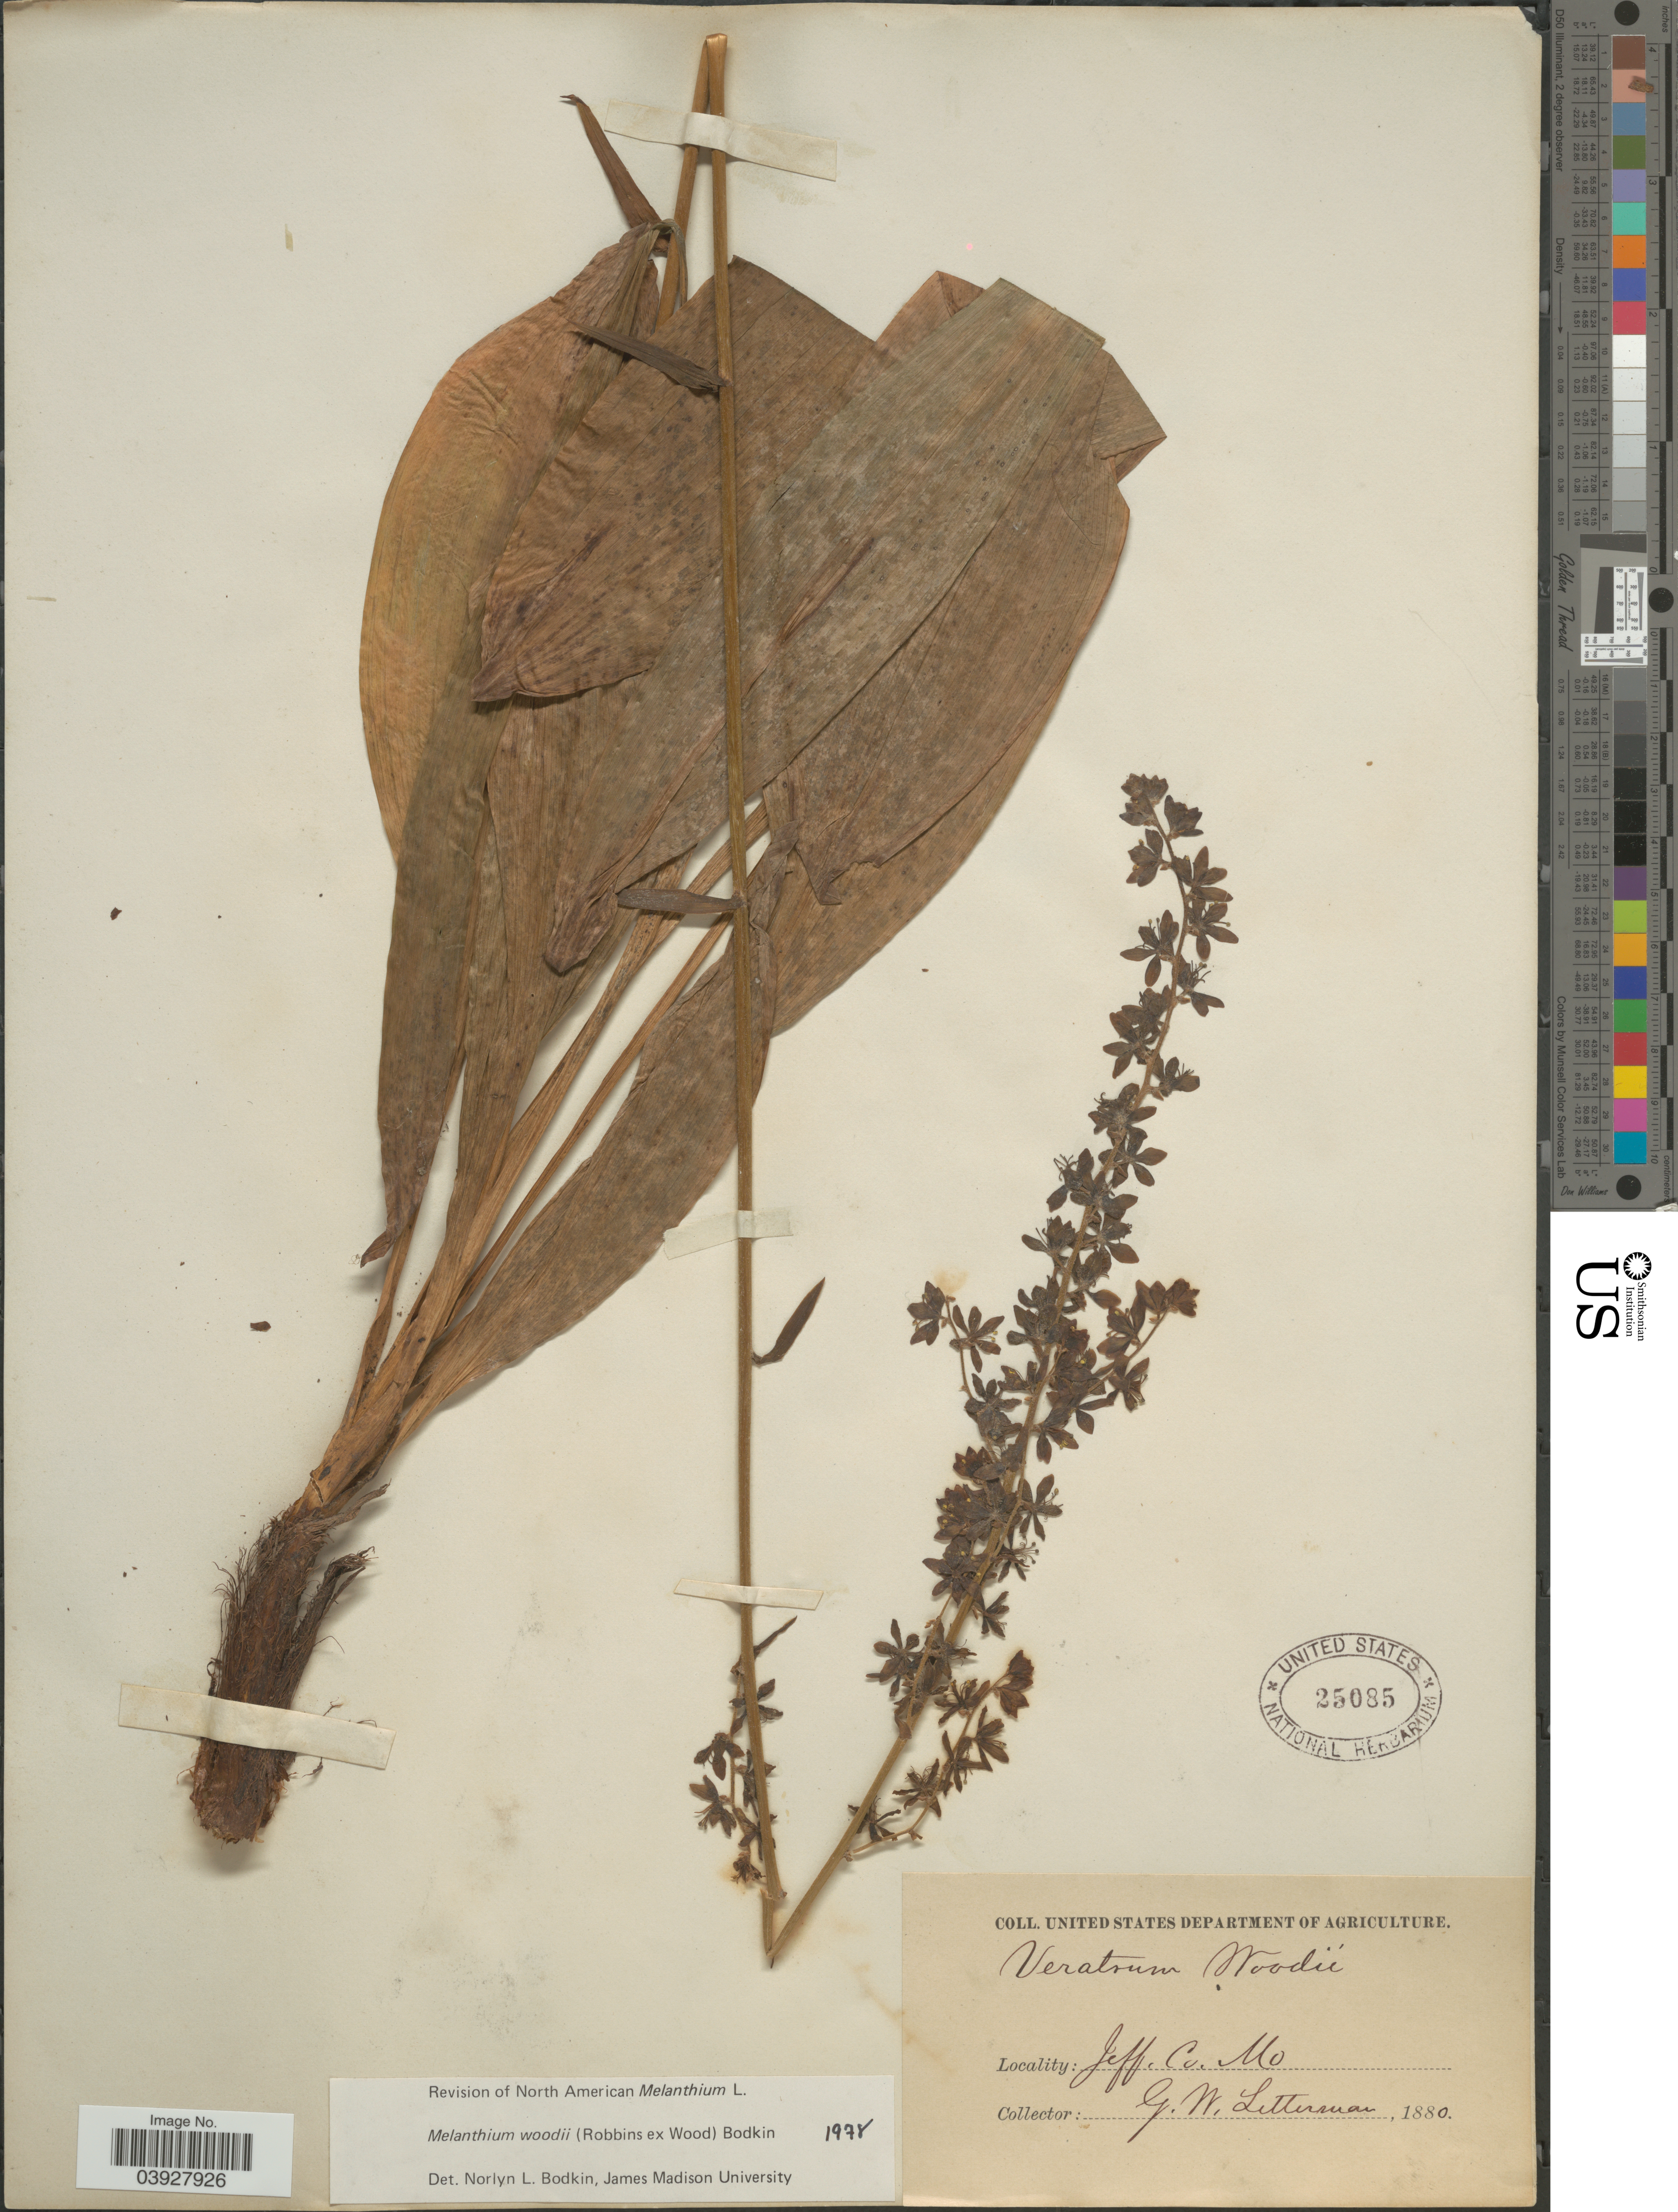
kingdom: Plantae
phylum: Tracheophyta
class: Liliopsida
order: Liliales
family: Melanthiaceae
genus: Melanthium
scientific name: Melanthium woodii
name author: (J.W. Robbins ex Alph. Wood) Bodkin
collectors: G. W. Letterman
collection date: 1880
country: United States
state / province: Missouri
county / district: Jeff County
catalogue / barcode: US 25085